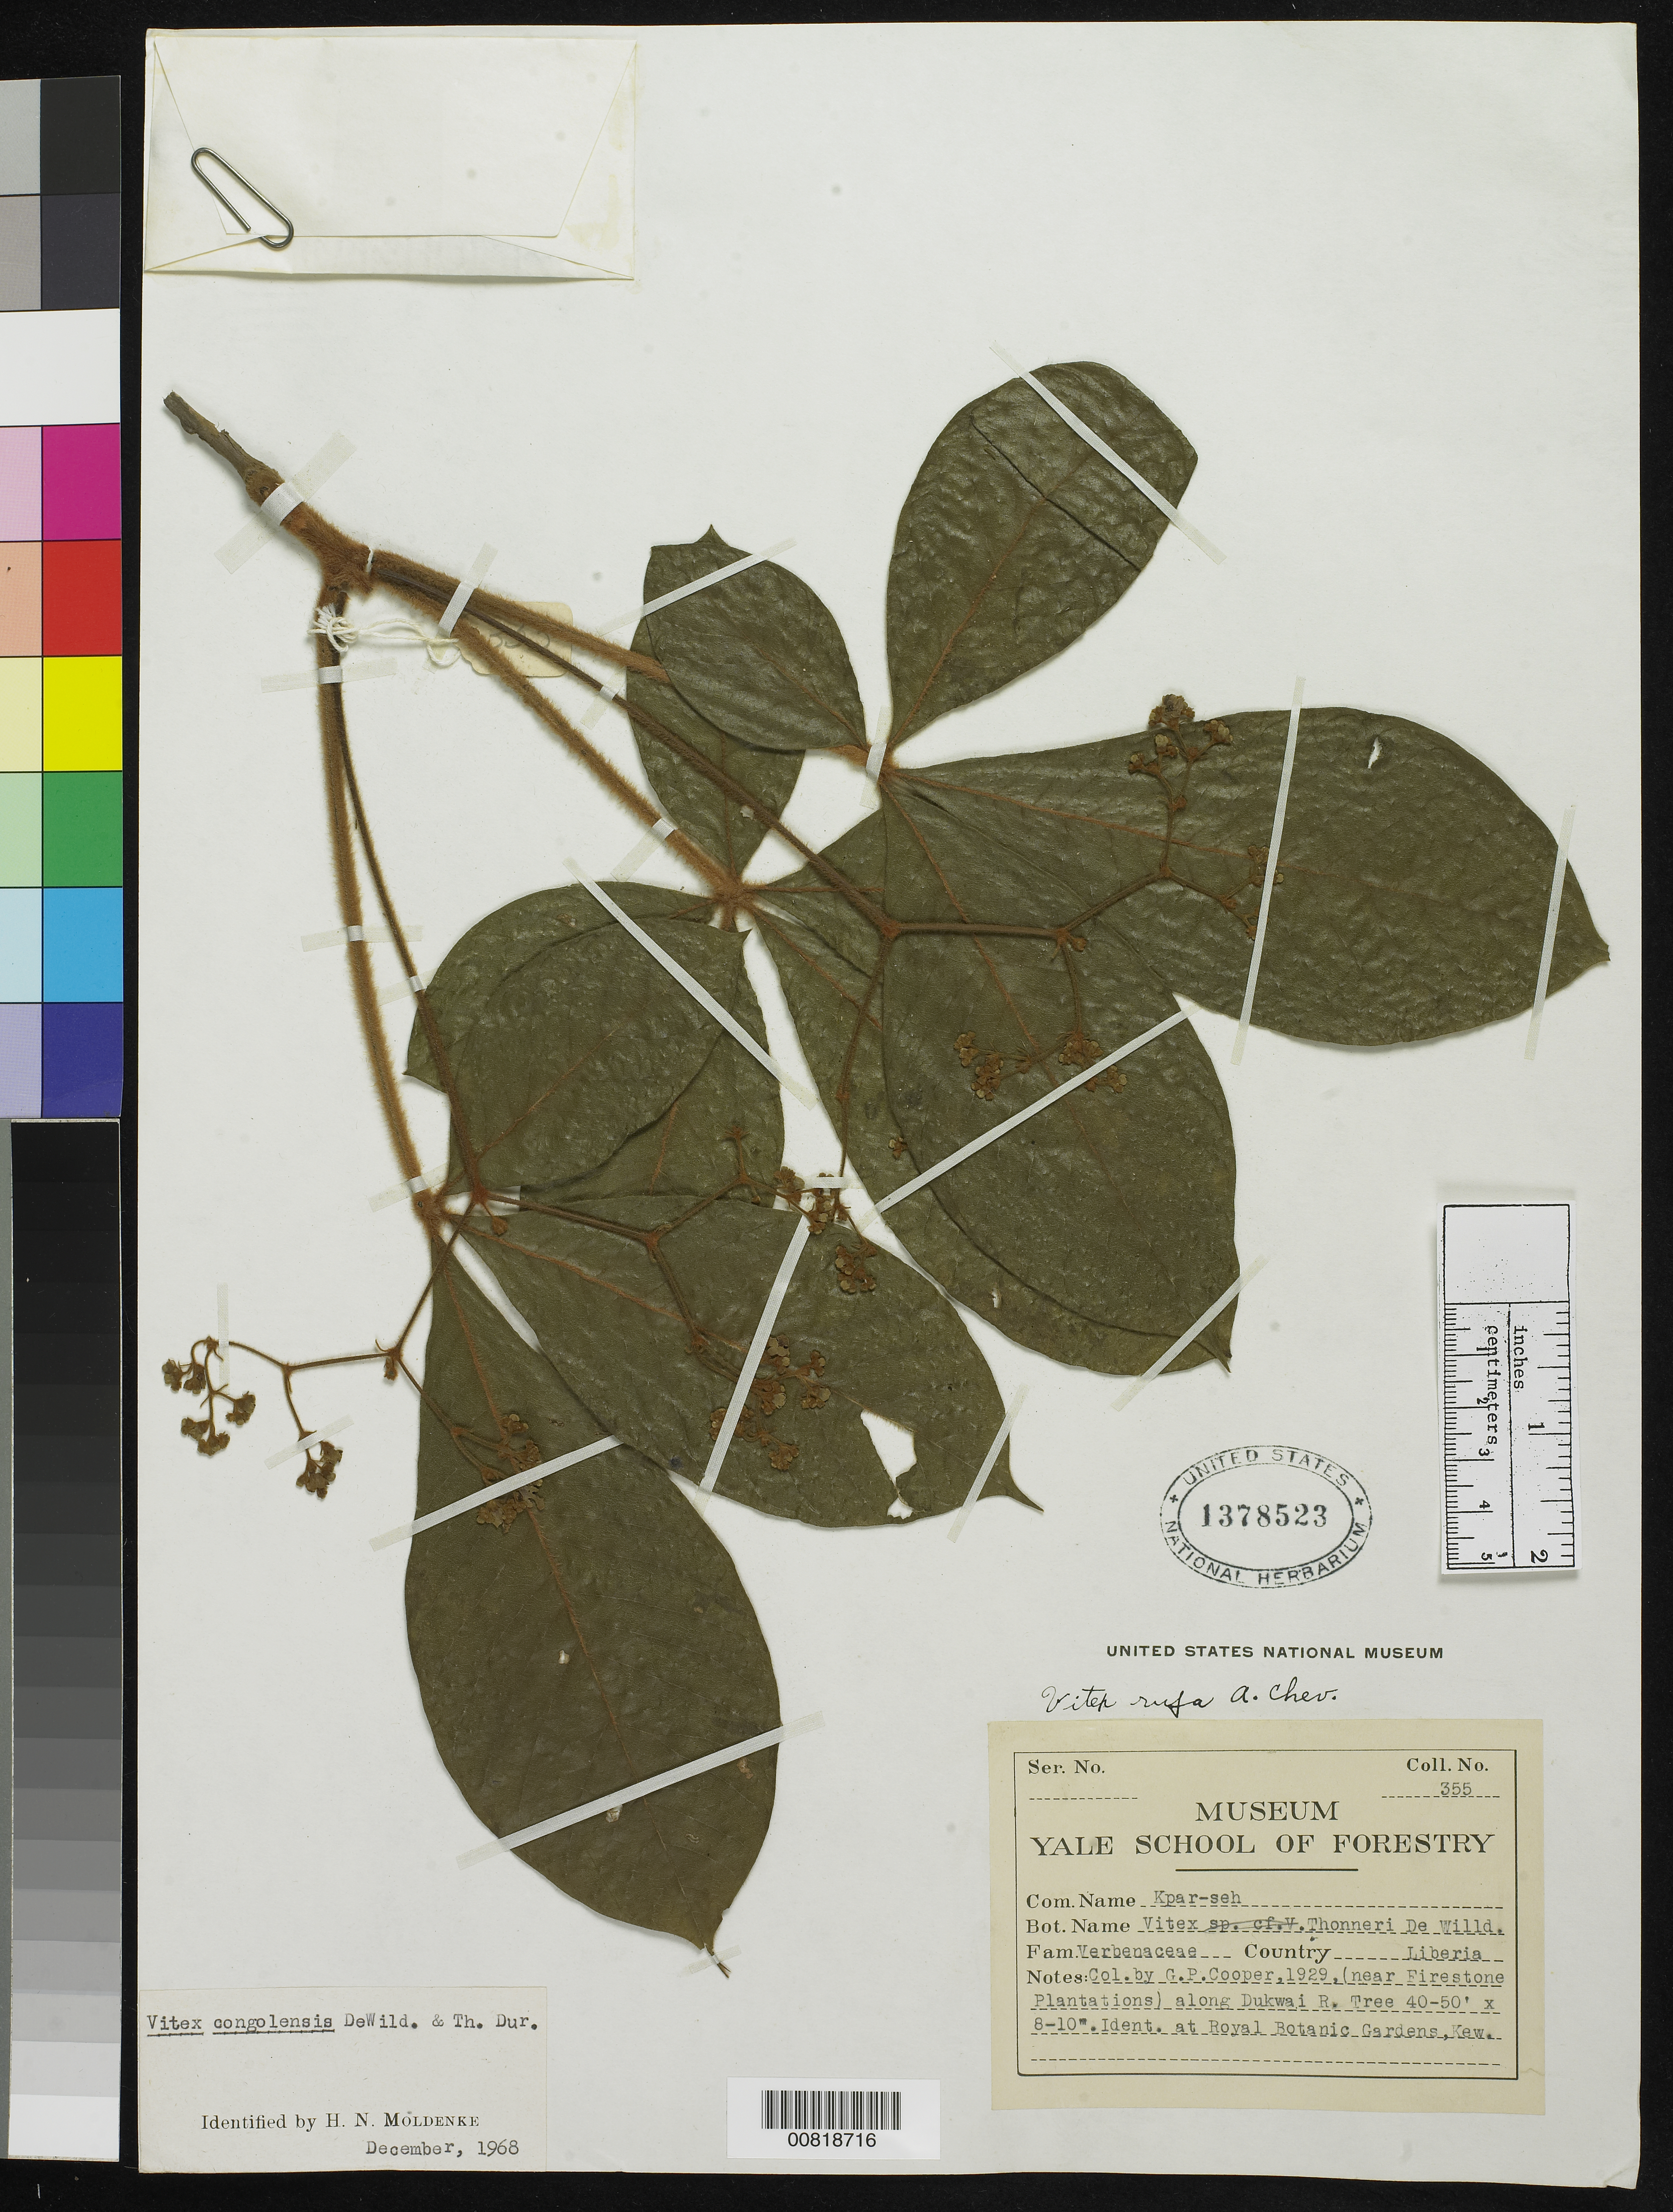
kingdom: Plantae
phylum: Tracheophyta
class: Magnoliopsida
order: Lamiales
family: Lamiaceae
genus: Vitex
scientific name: Vitex congolensis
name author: De Wild. & Durand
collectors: G. Cooper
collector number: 355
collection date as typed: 1929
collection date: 1929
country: Liberia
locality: (near Firestone Plantations) along Dukwai River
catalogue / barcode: US 1378523